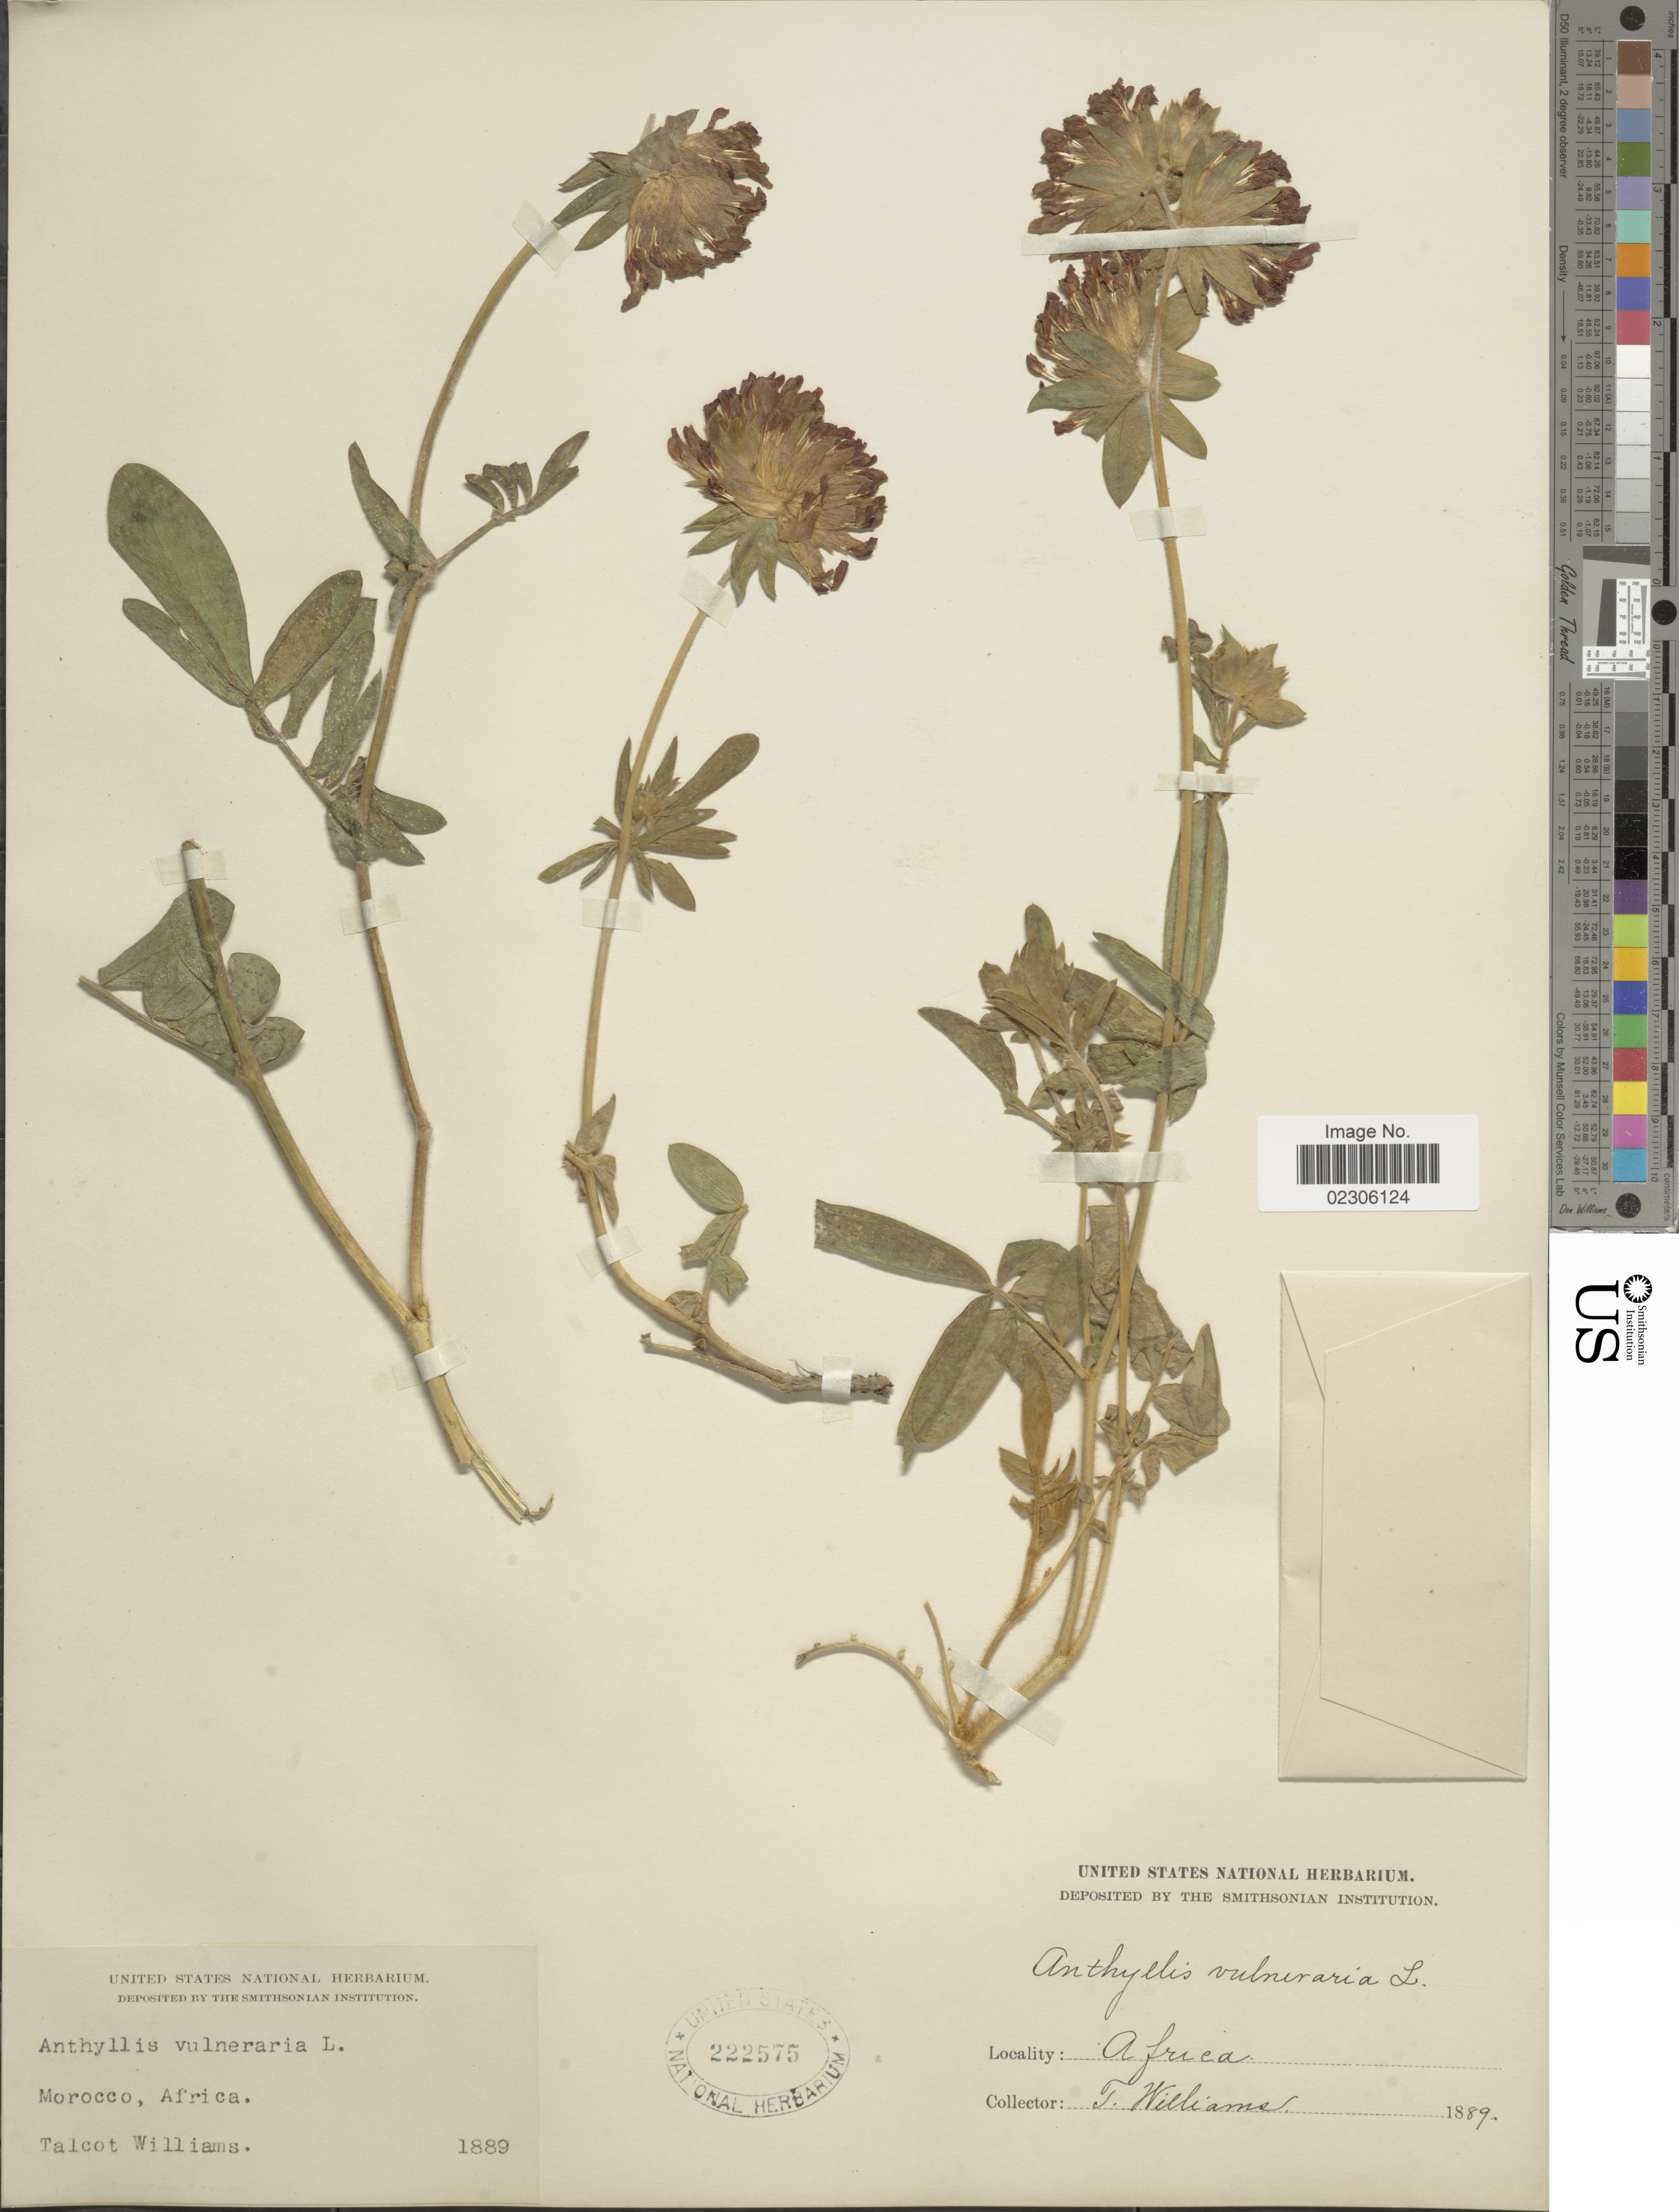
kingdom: Plantae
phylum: Tracheophyta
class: Magnoliopsida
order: Fabales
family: Fabaceae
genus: Anthyllis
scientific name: Anthyllis vulneraria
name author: L.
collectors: T. Williams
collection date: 1889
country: Morocco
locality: Morocco, Africa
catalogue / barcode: US 222575